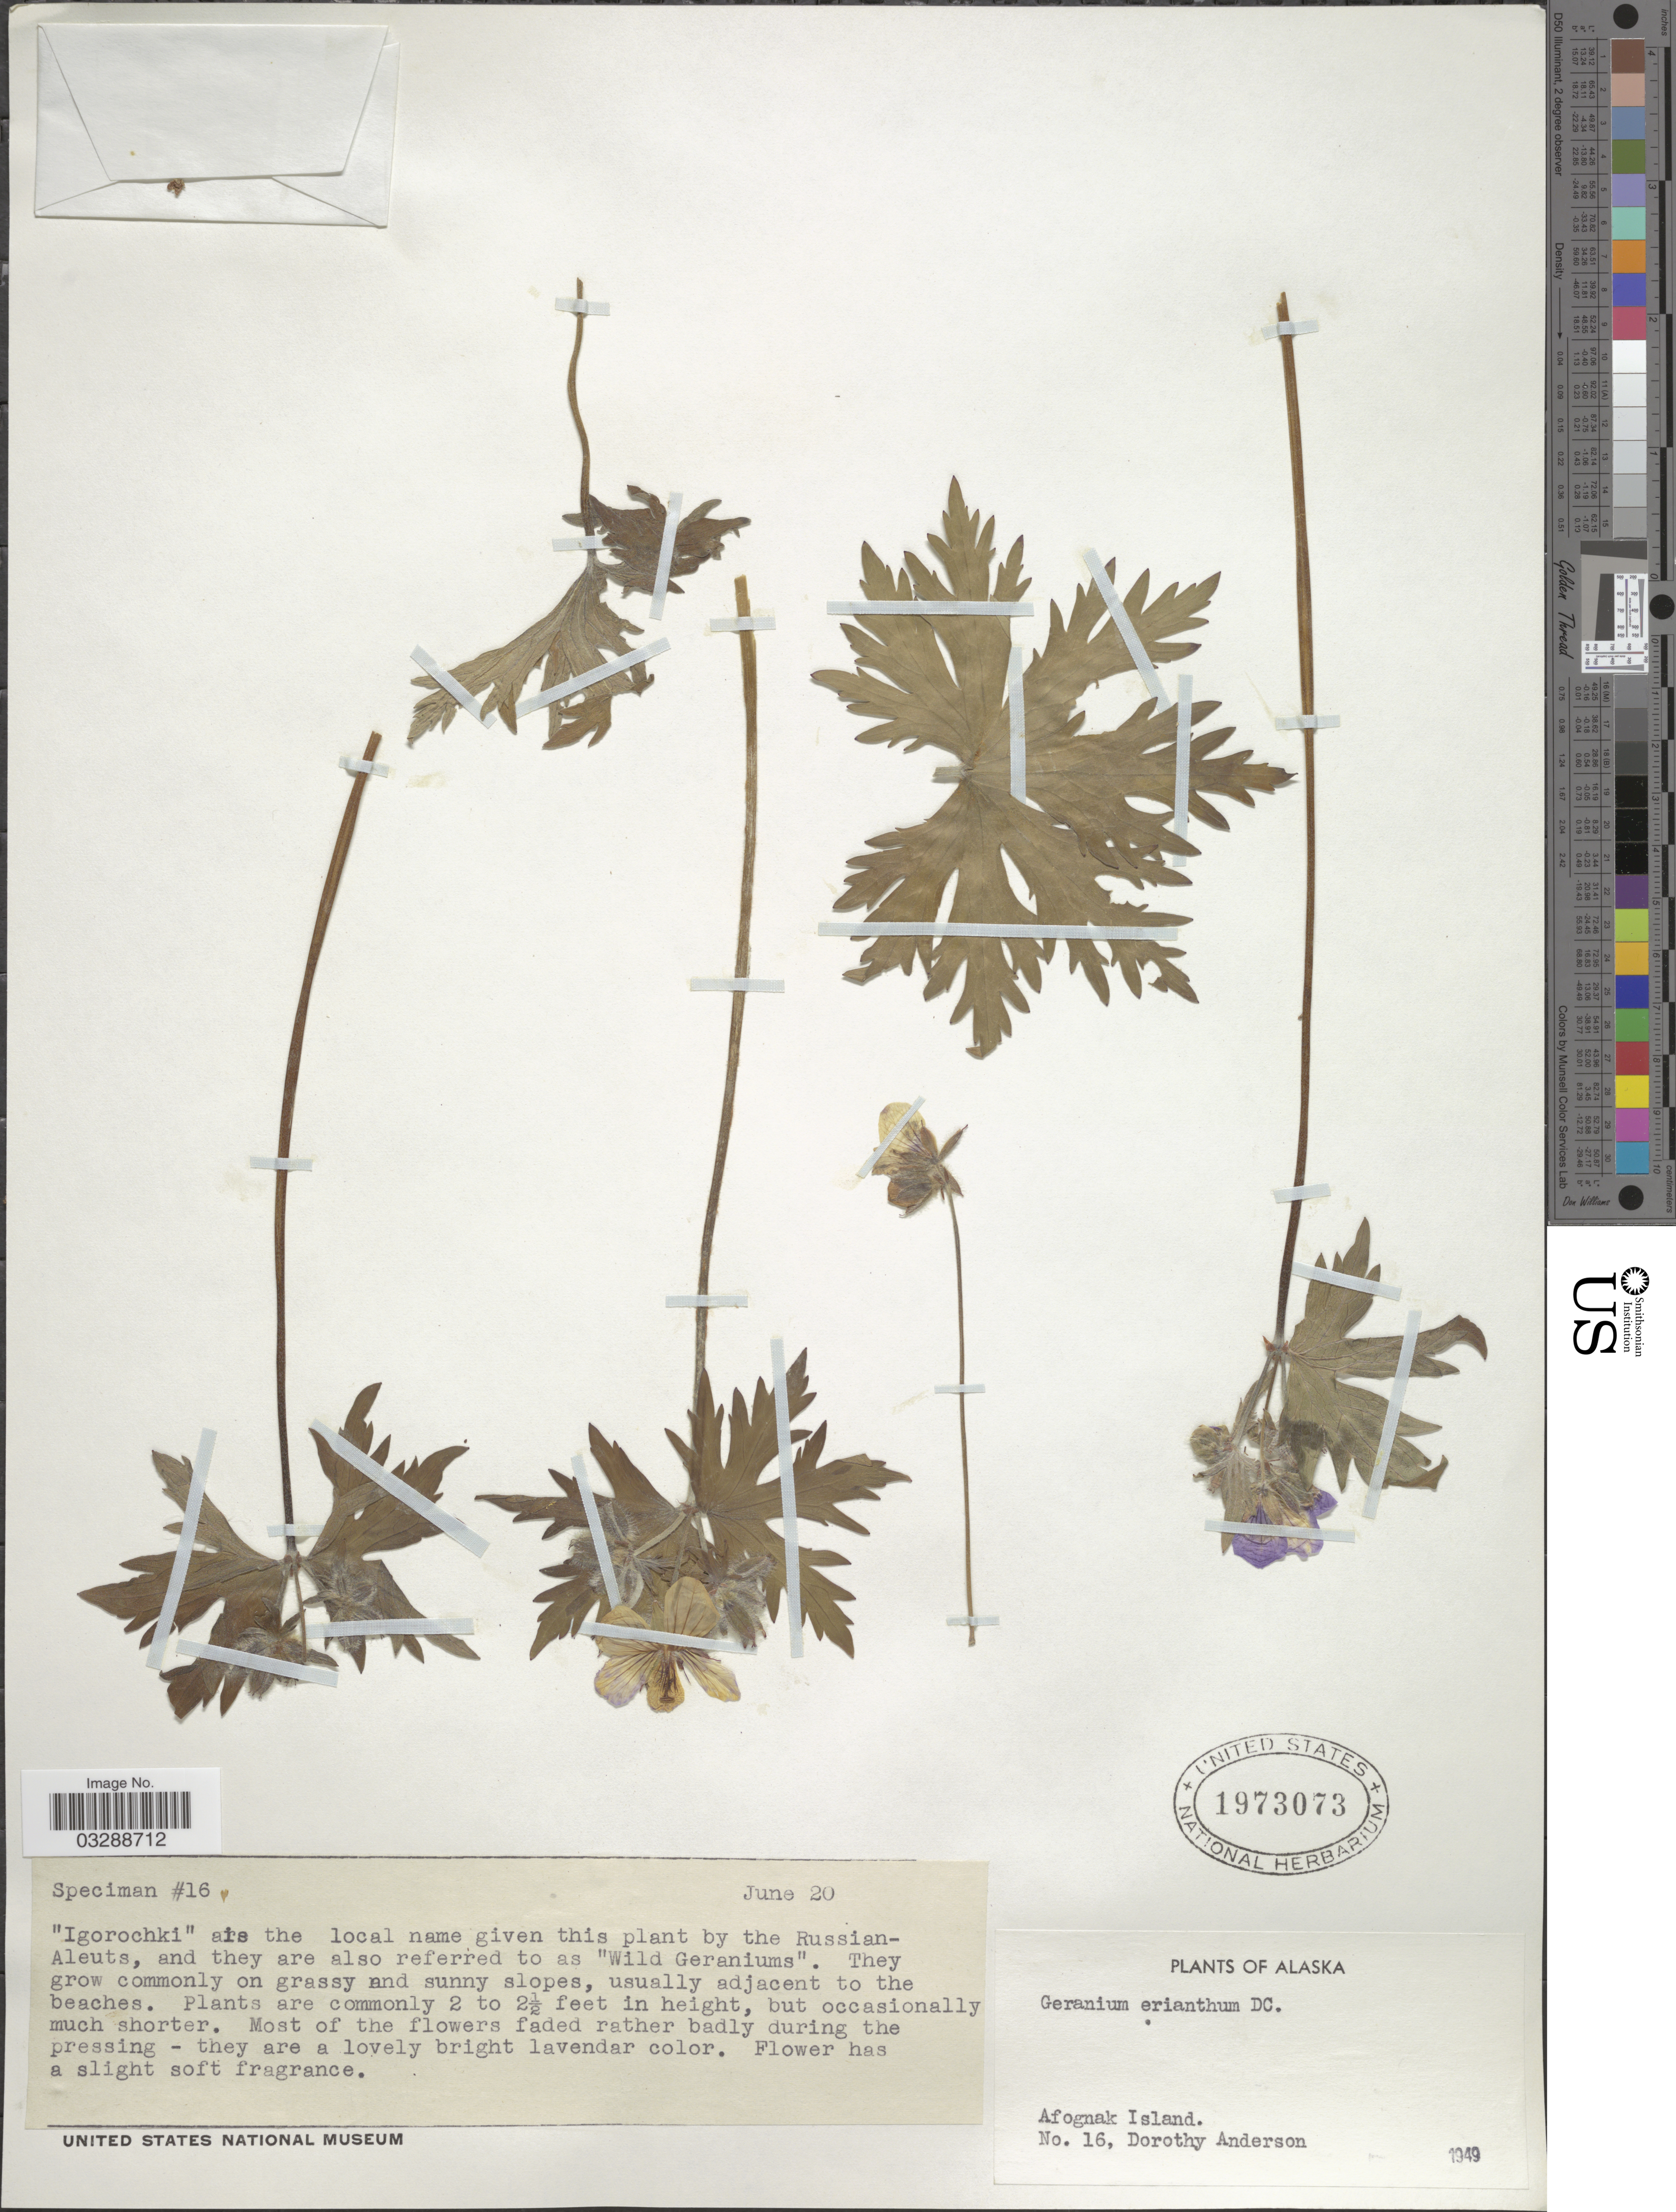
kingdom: Plantae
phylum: Tracheophyta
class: Magnoliopsida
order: Geraniales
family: Geraniaceae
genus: Geranium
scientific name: Geranium erianthum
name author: DC.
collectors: D. Anderson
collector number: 16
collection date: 1949-06-20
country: United States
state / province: Alaska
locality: Afognak Island.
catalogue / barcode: US 1973073